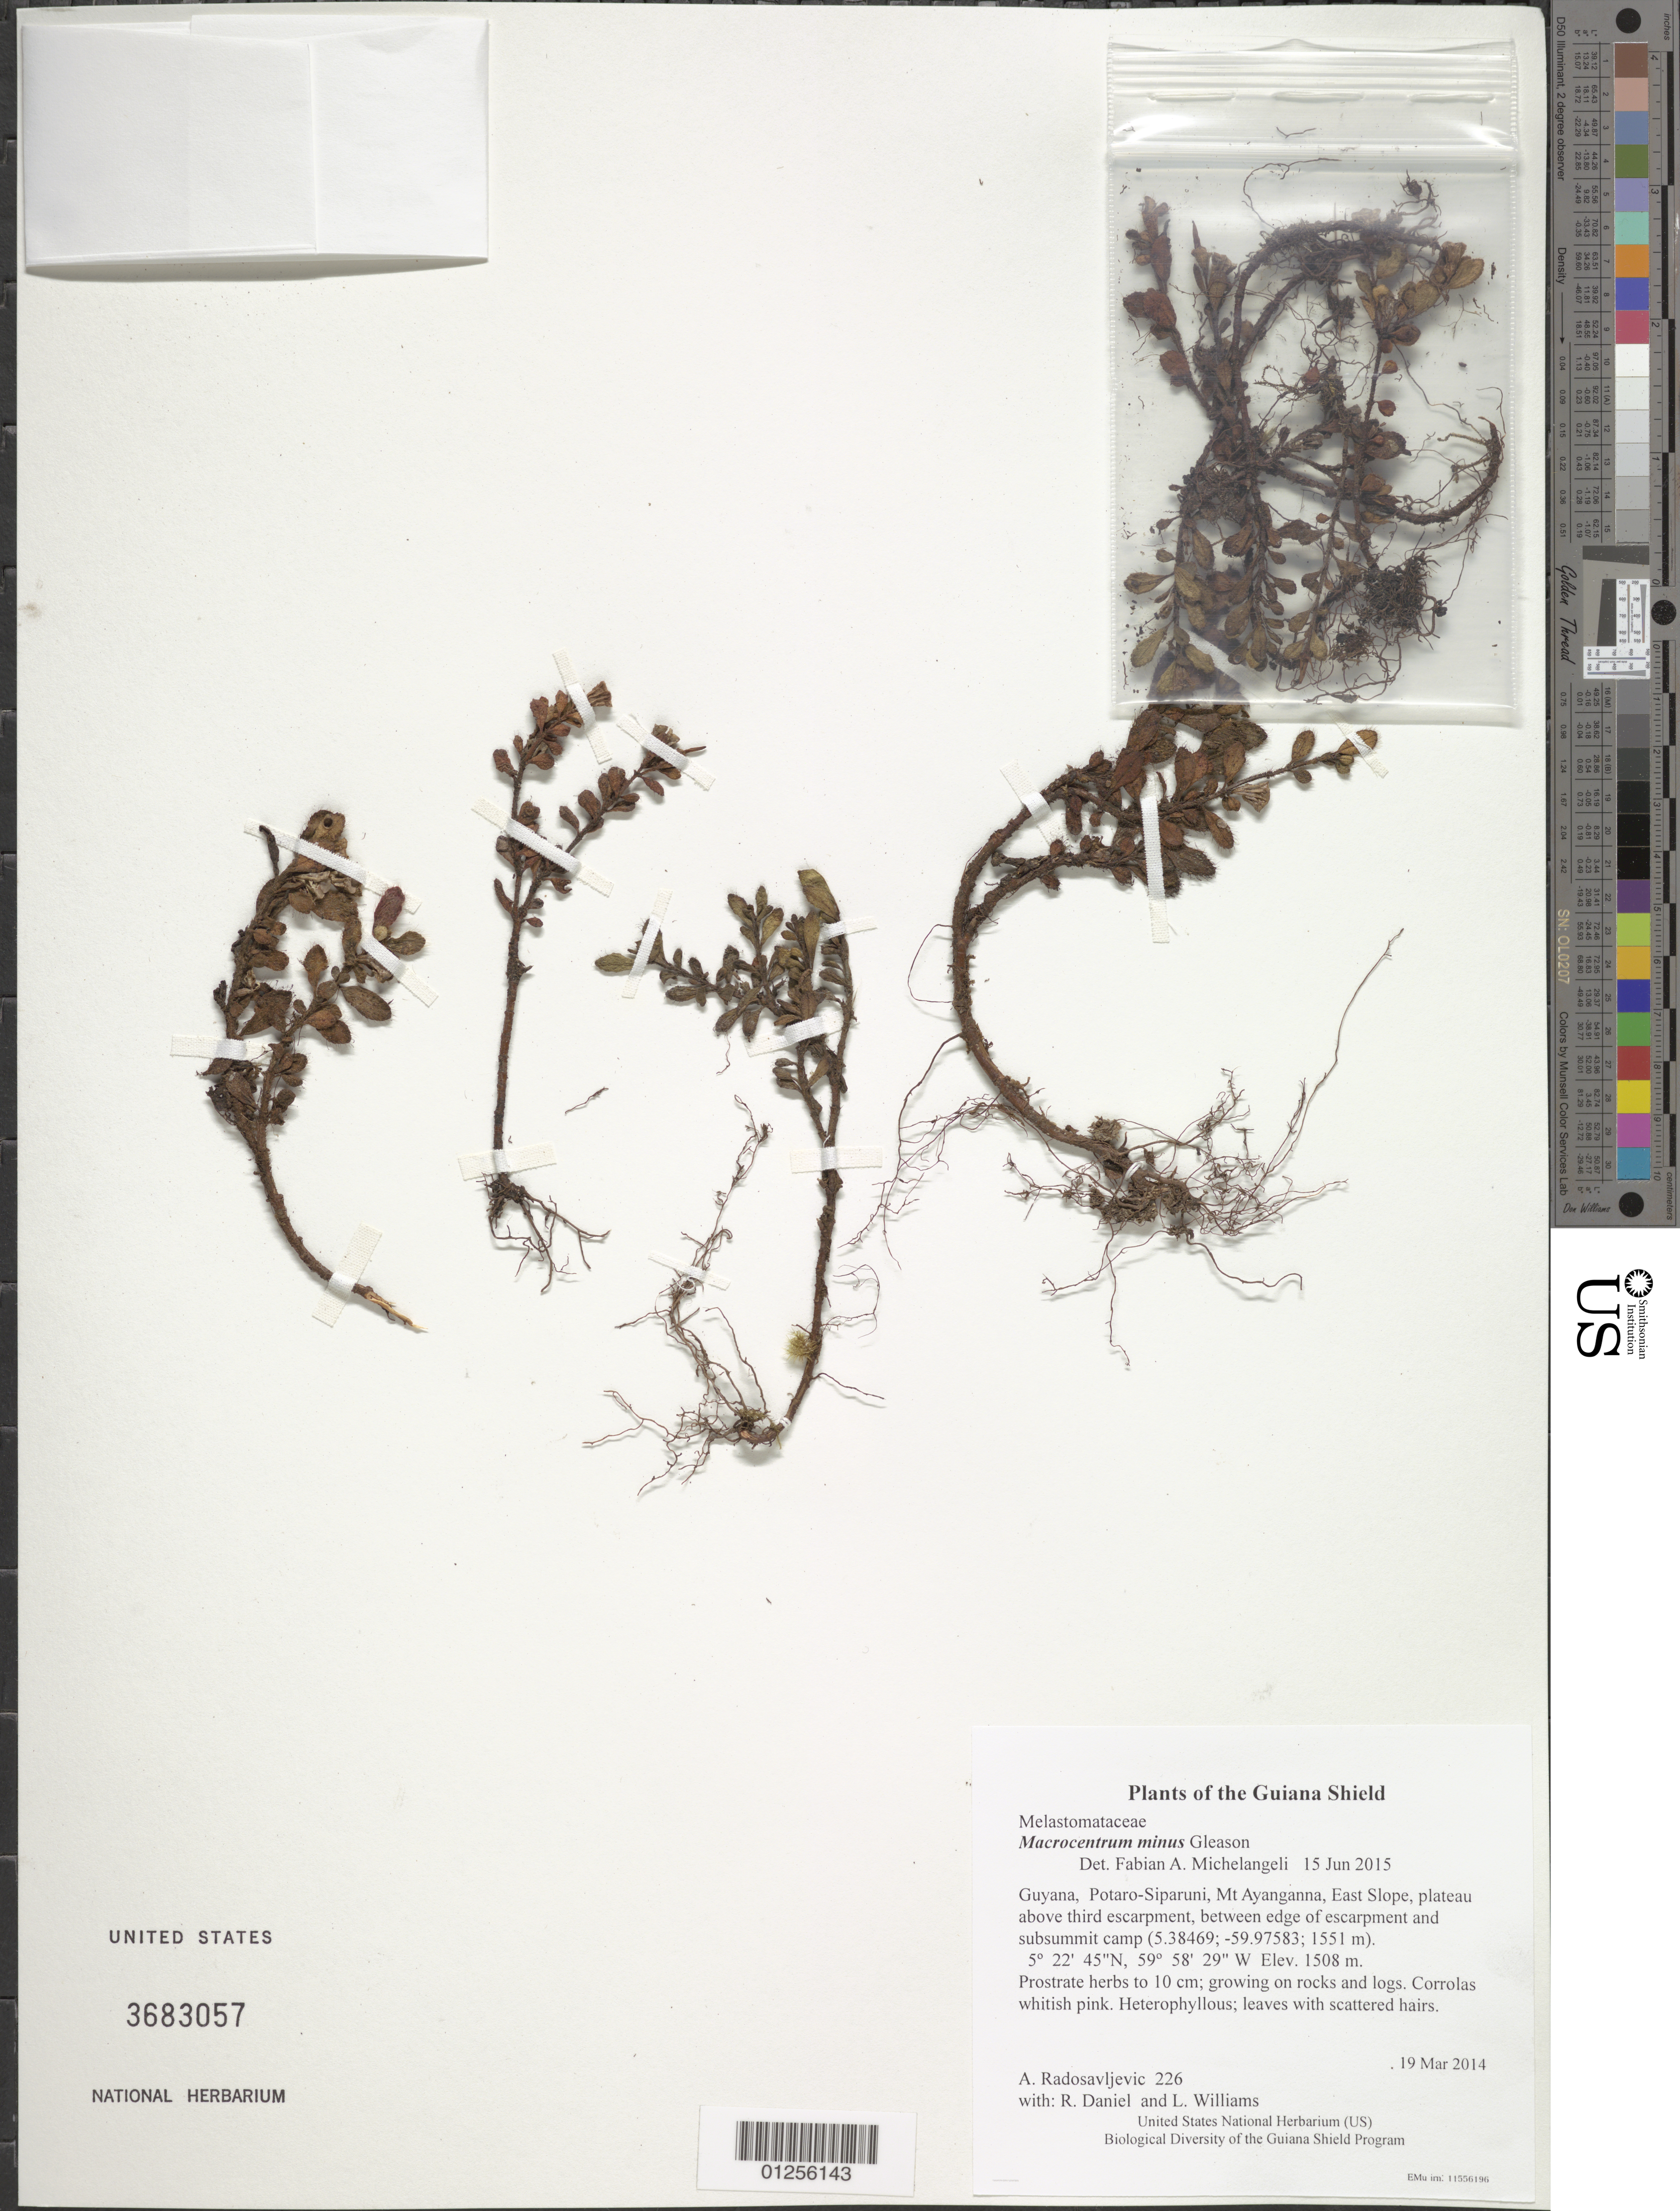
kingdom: Plantae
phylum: Tracheophyta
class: Magnoliopsida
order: Myrtales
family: Melastomataceae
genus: Macrocentrum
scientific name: Macrocentrum minus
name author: Gleason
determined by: Michelangeli, F. A.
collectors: A. Radosavljevic, R. Daniel & L. Williams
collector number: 226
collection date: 2014-03-19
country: Guyana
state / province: Potaro-Siparuni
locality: Mt Ayanganna, East Slope, plateau above third escarpment, between edge of escarpment and subsummit camp (5.38469; -59.97583; 1551 m).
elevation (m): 1508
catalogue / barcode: US 3683057